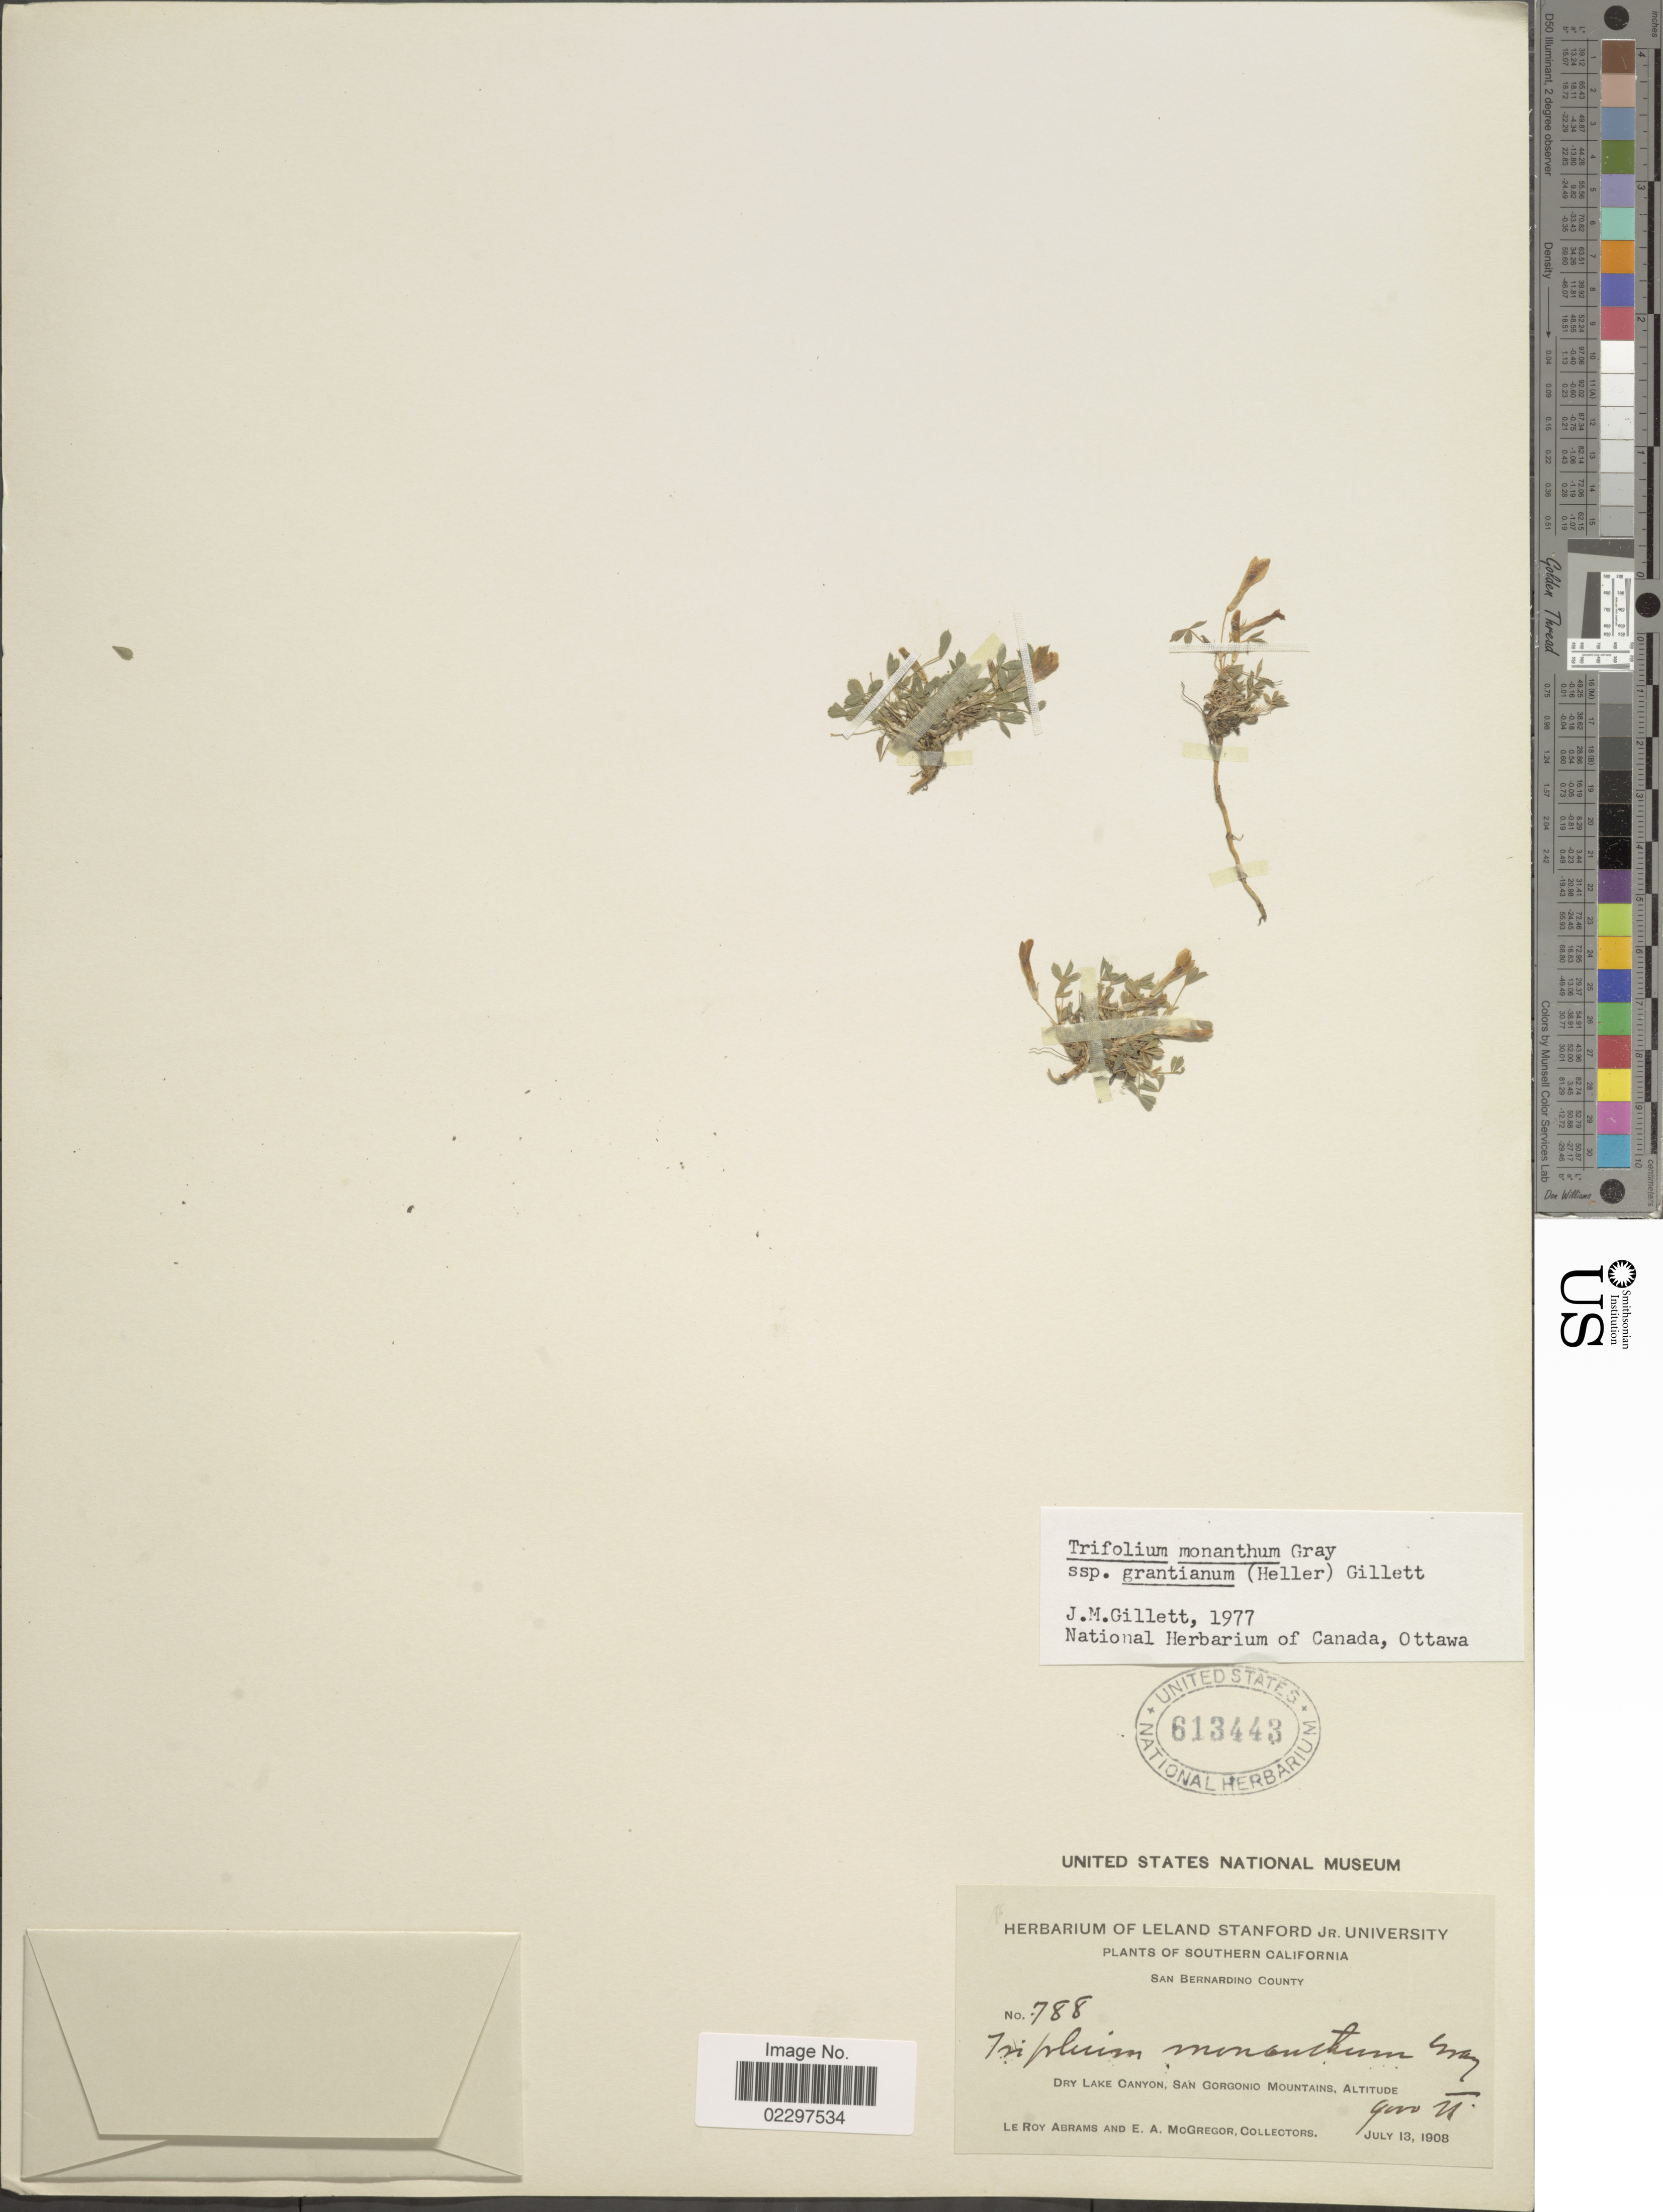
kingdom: Plantae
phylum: Tracheophyta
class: Magnoliopsida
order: Fabales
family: Fabaceae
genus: Trifolium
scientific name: Trifolium monanthum subsp. grantianum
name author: (A. Heller) Parish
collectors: L. Abrams & E. A. McGregor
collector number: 788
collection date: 1908-07-13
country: United States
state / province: California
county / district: San Bernardino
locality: Southern California. San Bernardino County. Dry lake canyon, San Gorgonio Mountains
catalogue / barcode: US 613443